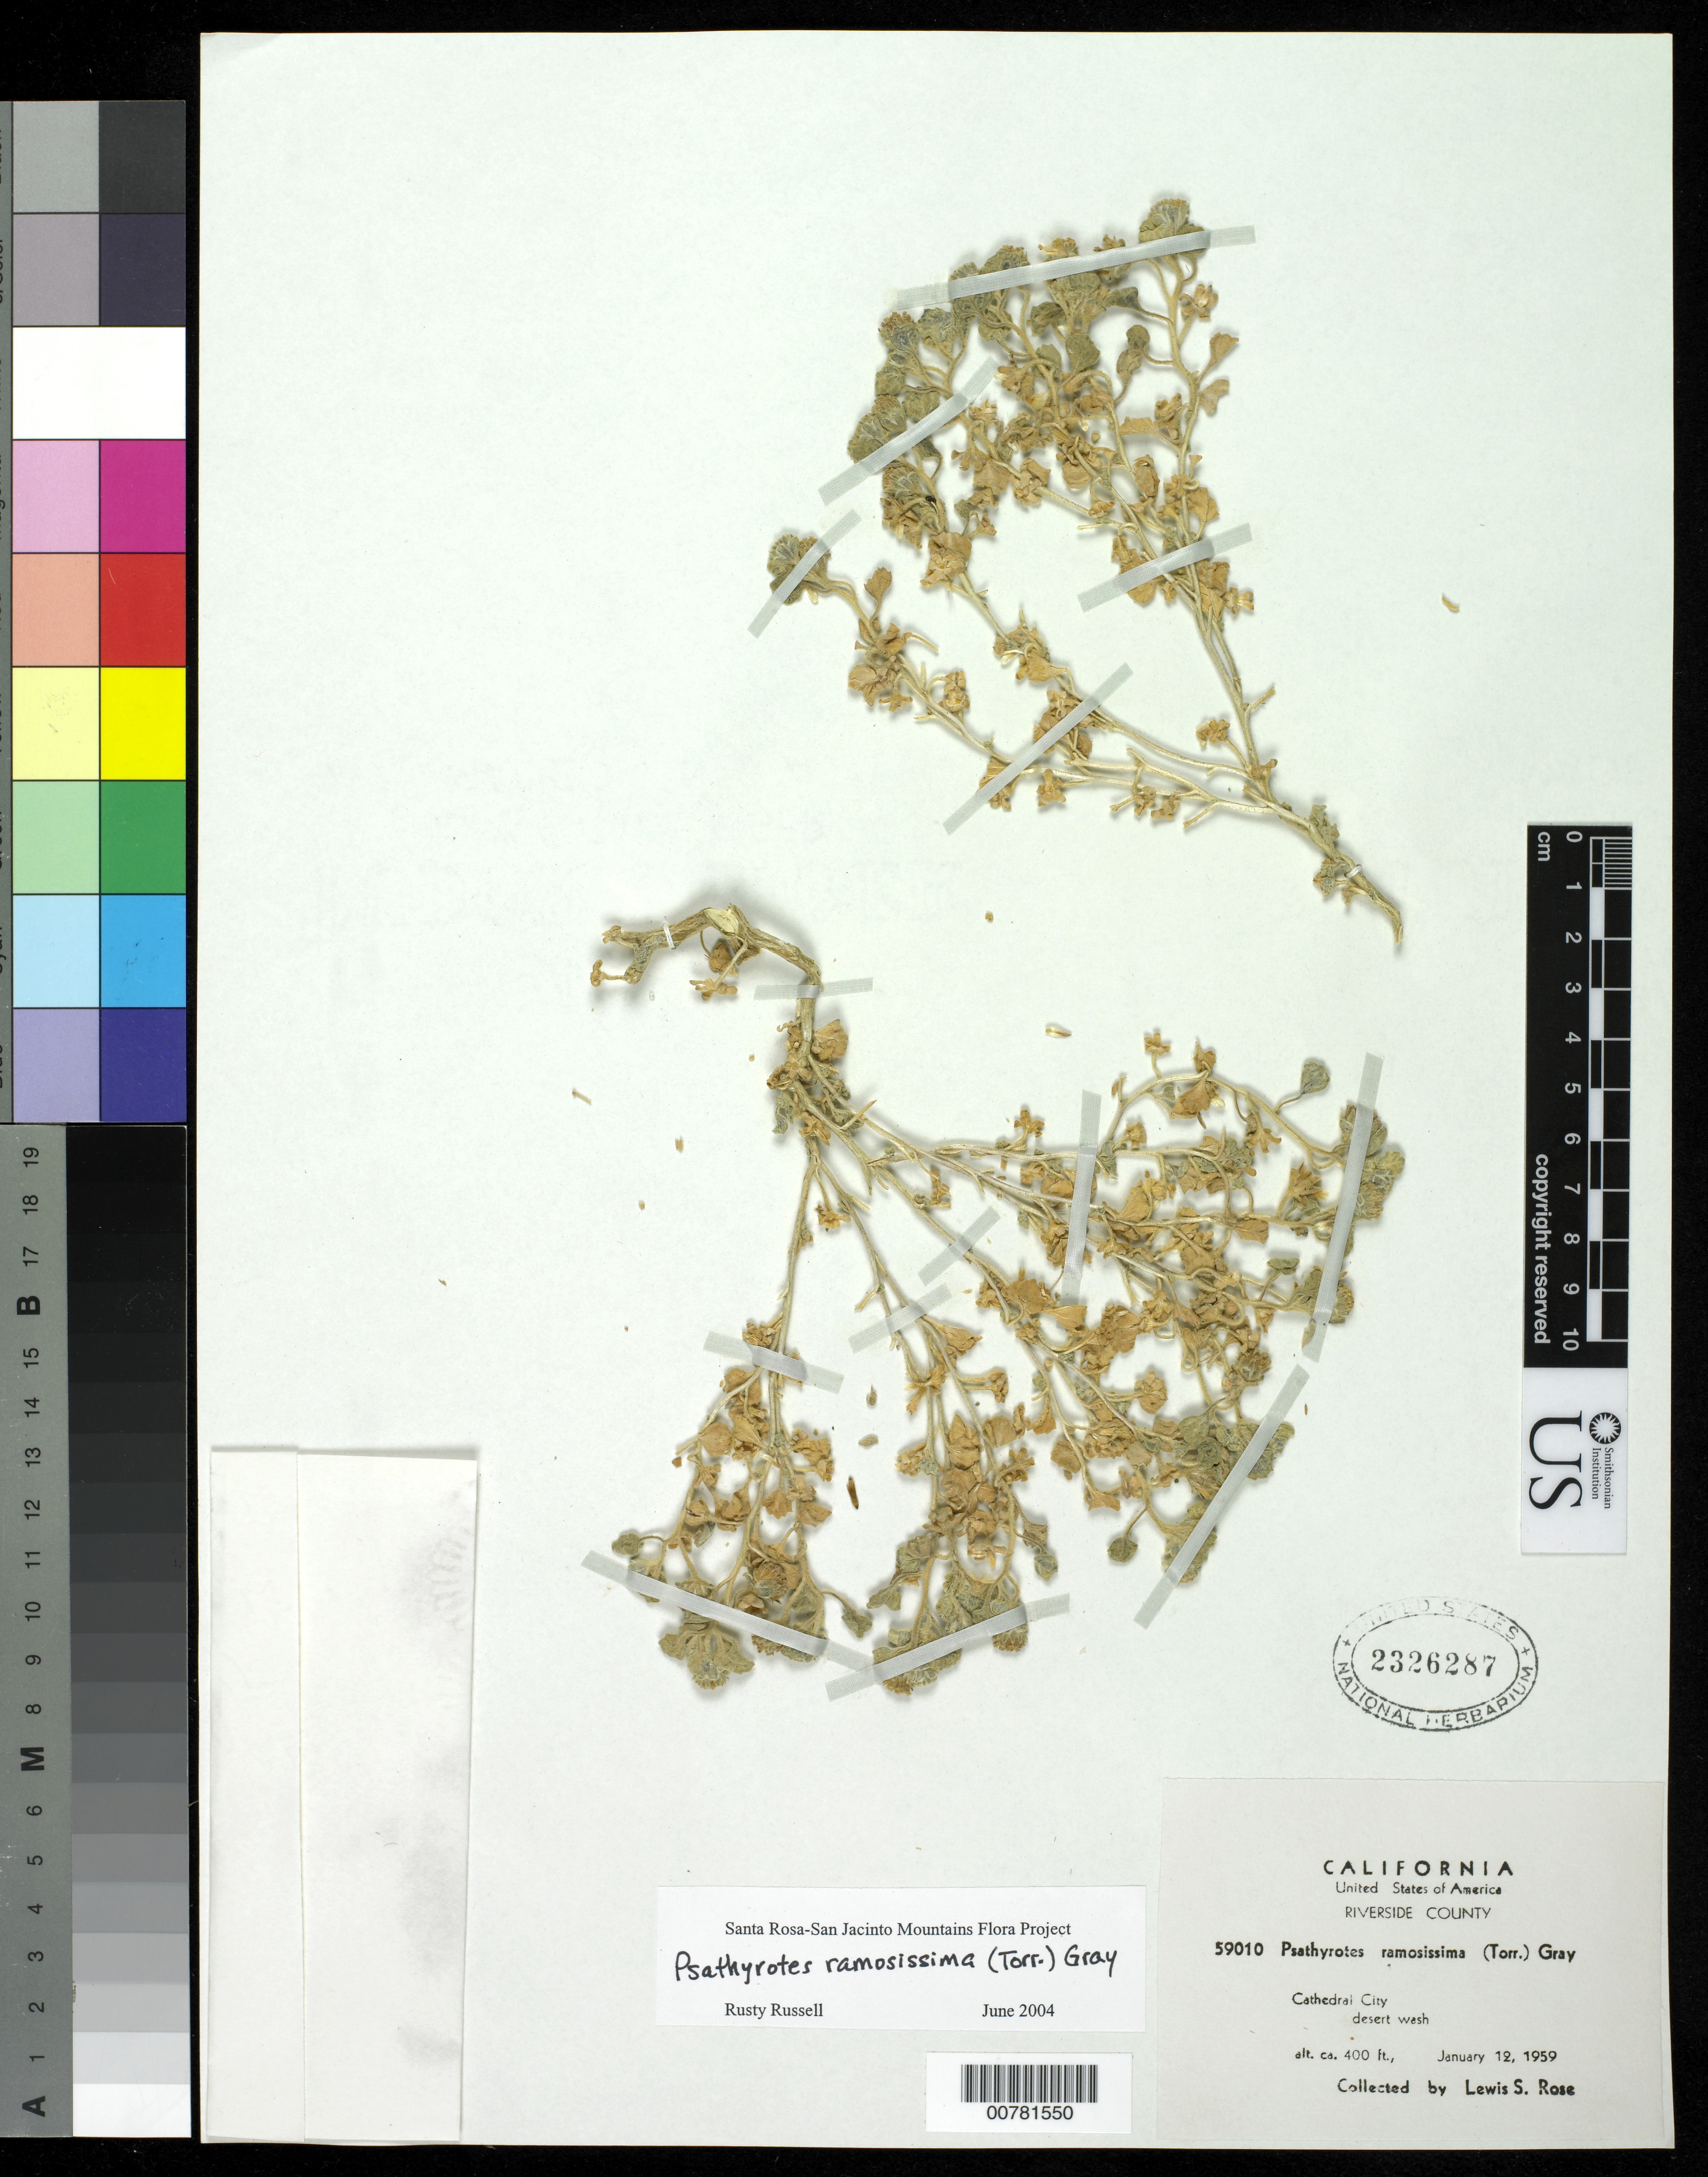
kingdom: Plantae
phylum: Tracheophyta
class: Magnoliopsida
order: Asterales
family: Asteraceae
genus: Psathyrotes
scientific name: Psathyrotes ramosissima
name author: (Torr.) A. Gray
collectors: L. S. Rose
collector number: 59010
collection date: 1959-01-12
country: United States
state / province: California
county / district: Riverside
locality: Riverside County, Cathedral City, desert wash.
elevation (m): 122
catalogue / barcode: US 2326287